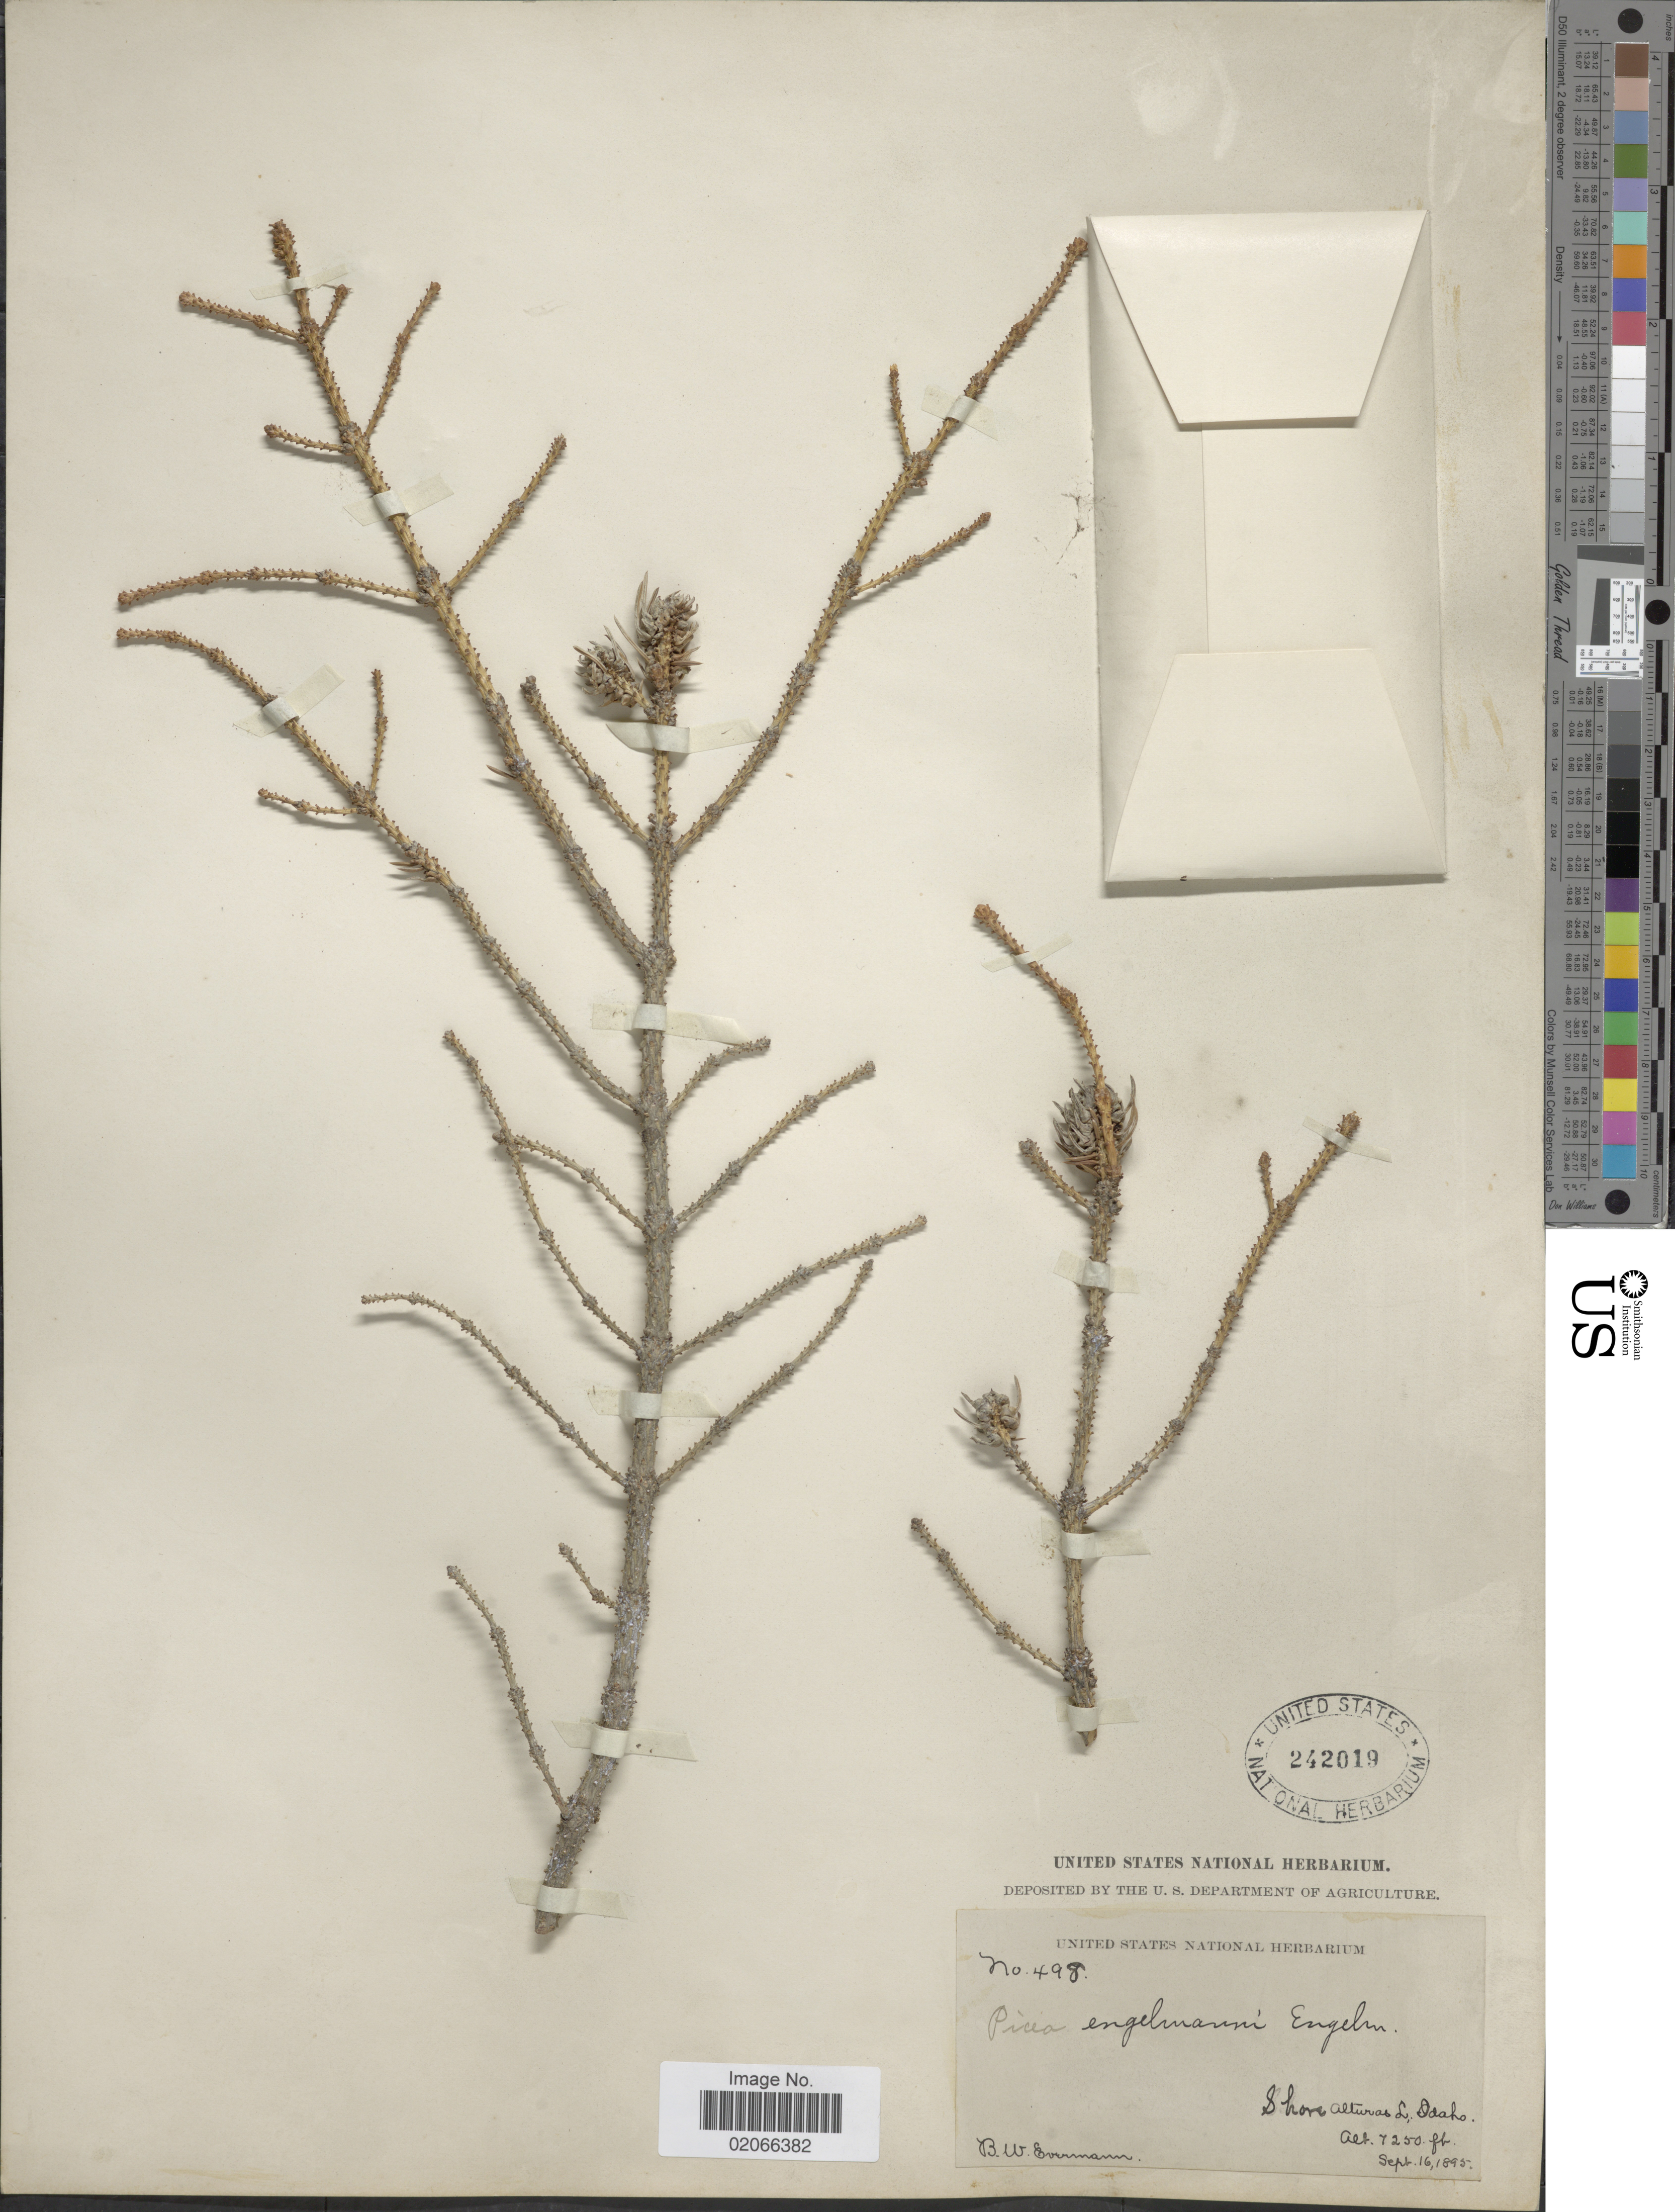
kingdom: Plantae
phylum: Tracheophyta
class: Pinopsida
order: Pinales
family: Pinaceae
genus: Picea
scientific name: Picea engelmannii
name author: Parry ex Engelm.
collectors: B. W. Evermann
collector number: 498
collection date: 1895-09-16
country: United States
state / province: Idaho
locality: Shore Alturas L.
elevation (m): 2210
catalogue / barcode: US 242019